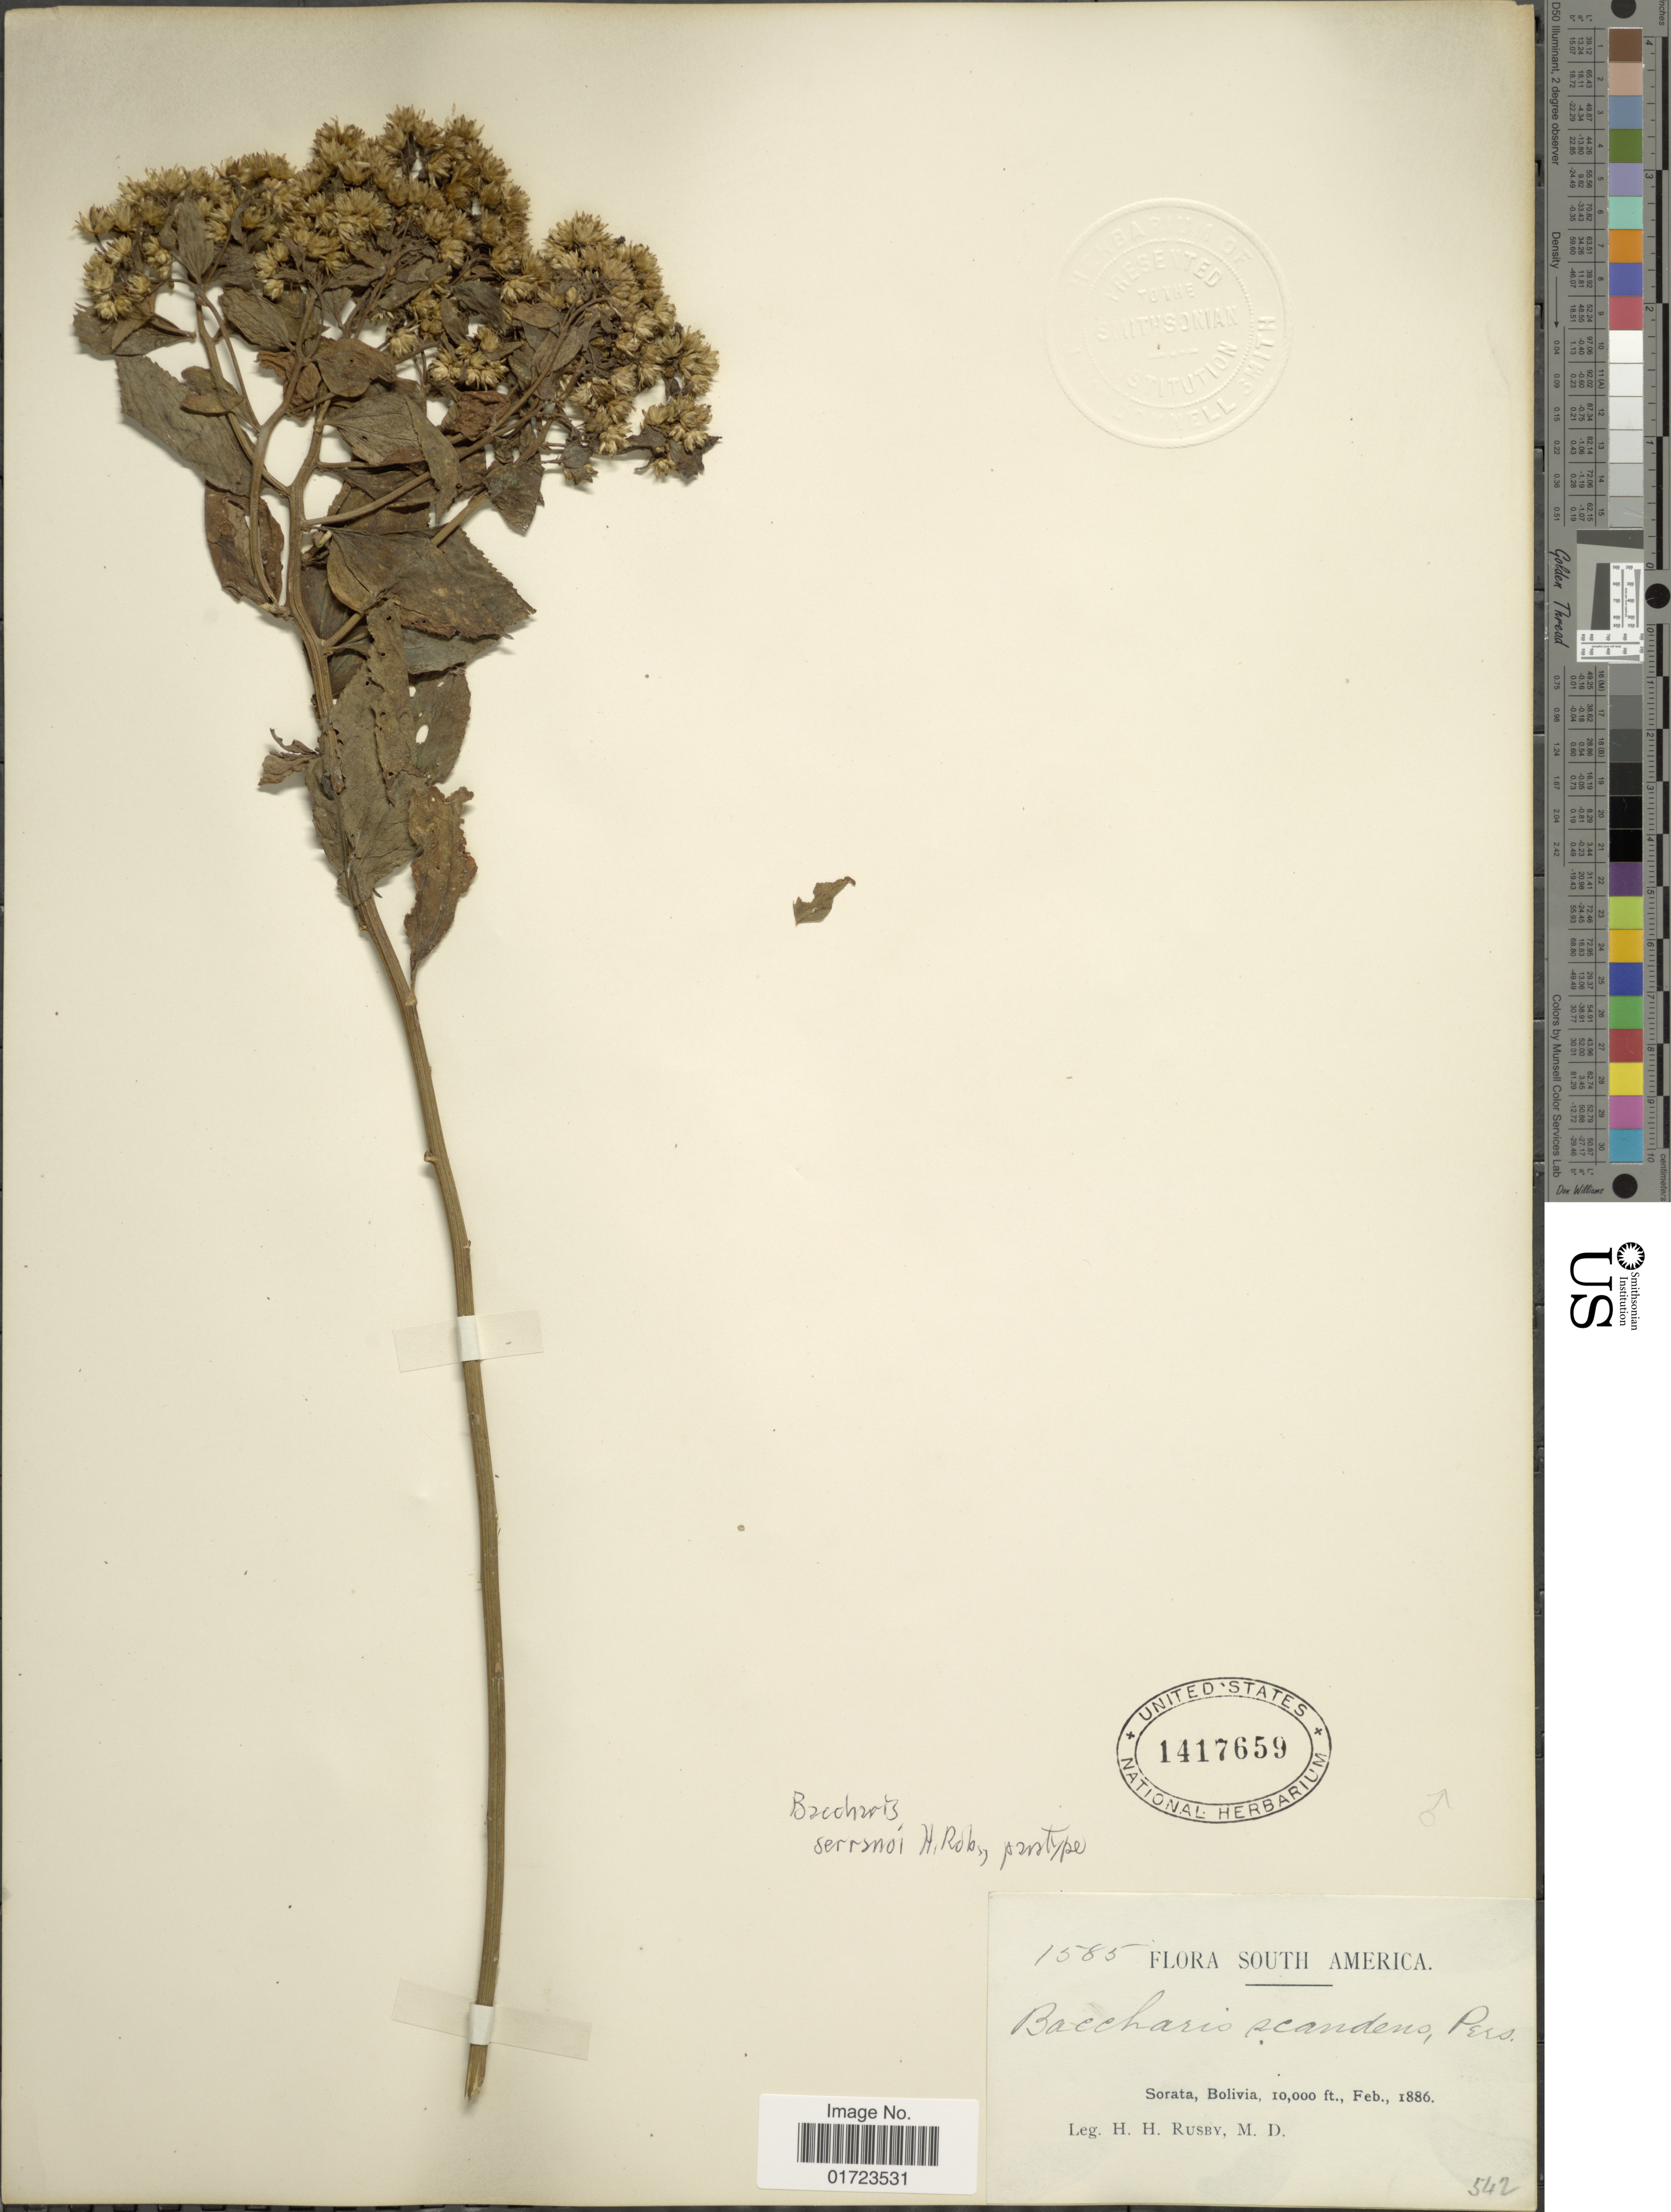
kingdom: Plantae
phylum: Tracheophyta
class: Magnoliopsida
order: Asterales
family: Asteraceae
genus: Baccharis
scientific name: Baccharis serranoi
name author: H. Rob.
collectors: H. H. Rusby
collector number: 1585/542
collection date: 1886-02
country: Bolivia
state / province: La Páz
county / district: Larecaja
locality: Sorata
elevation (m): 3048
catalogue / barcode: US 1417659